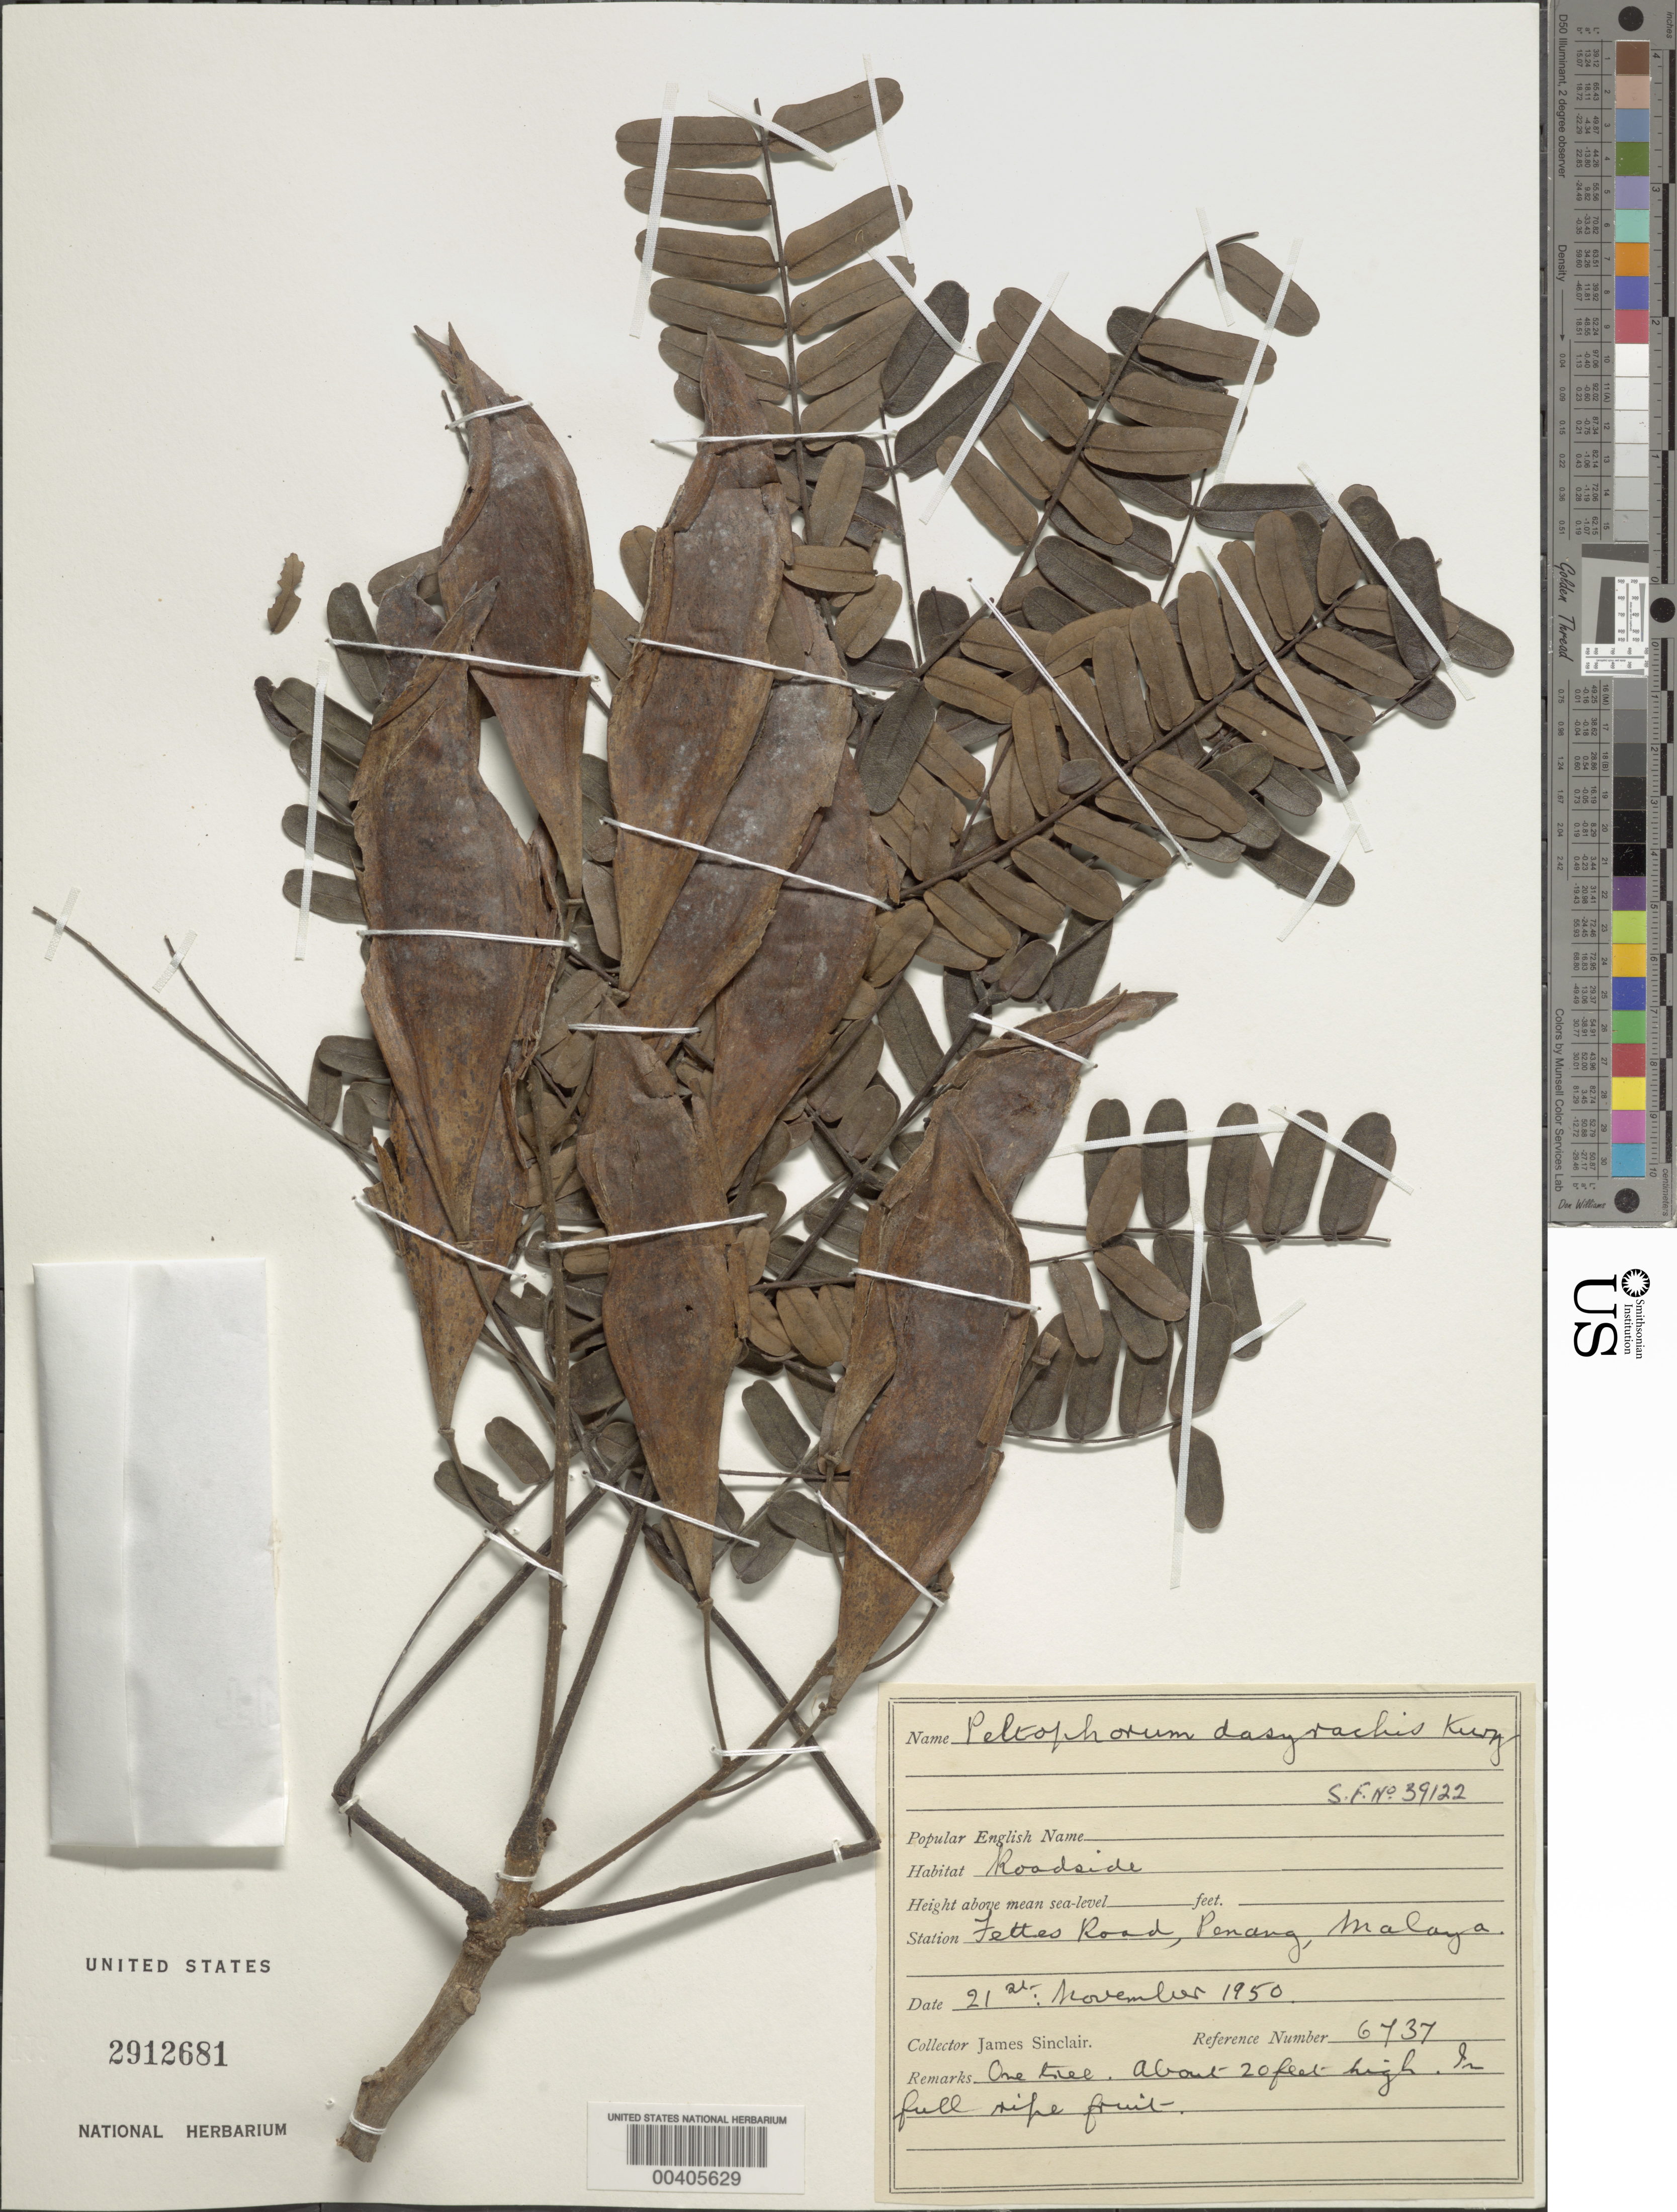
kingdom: Plantae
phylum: Tracheophyta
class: Magnoliopsida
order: Fabales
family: Fabaceae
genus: Peltophorum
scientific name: Peltophorum dasyrrachis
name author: (Miq.) Kurz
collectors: J. Sinclair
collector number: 6737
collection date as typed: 21 Nov 1950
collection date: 1950-11-21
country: Malaysia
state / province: Pulau Pinang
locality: Fettes road [Malay Peninsula]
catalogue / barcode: US 2912681